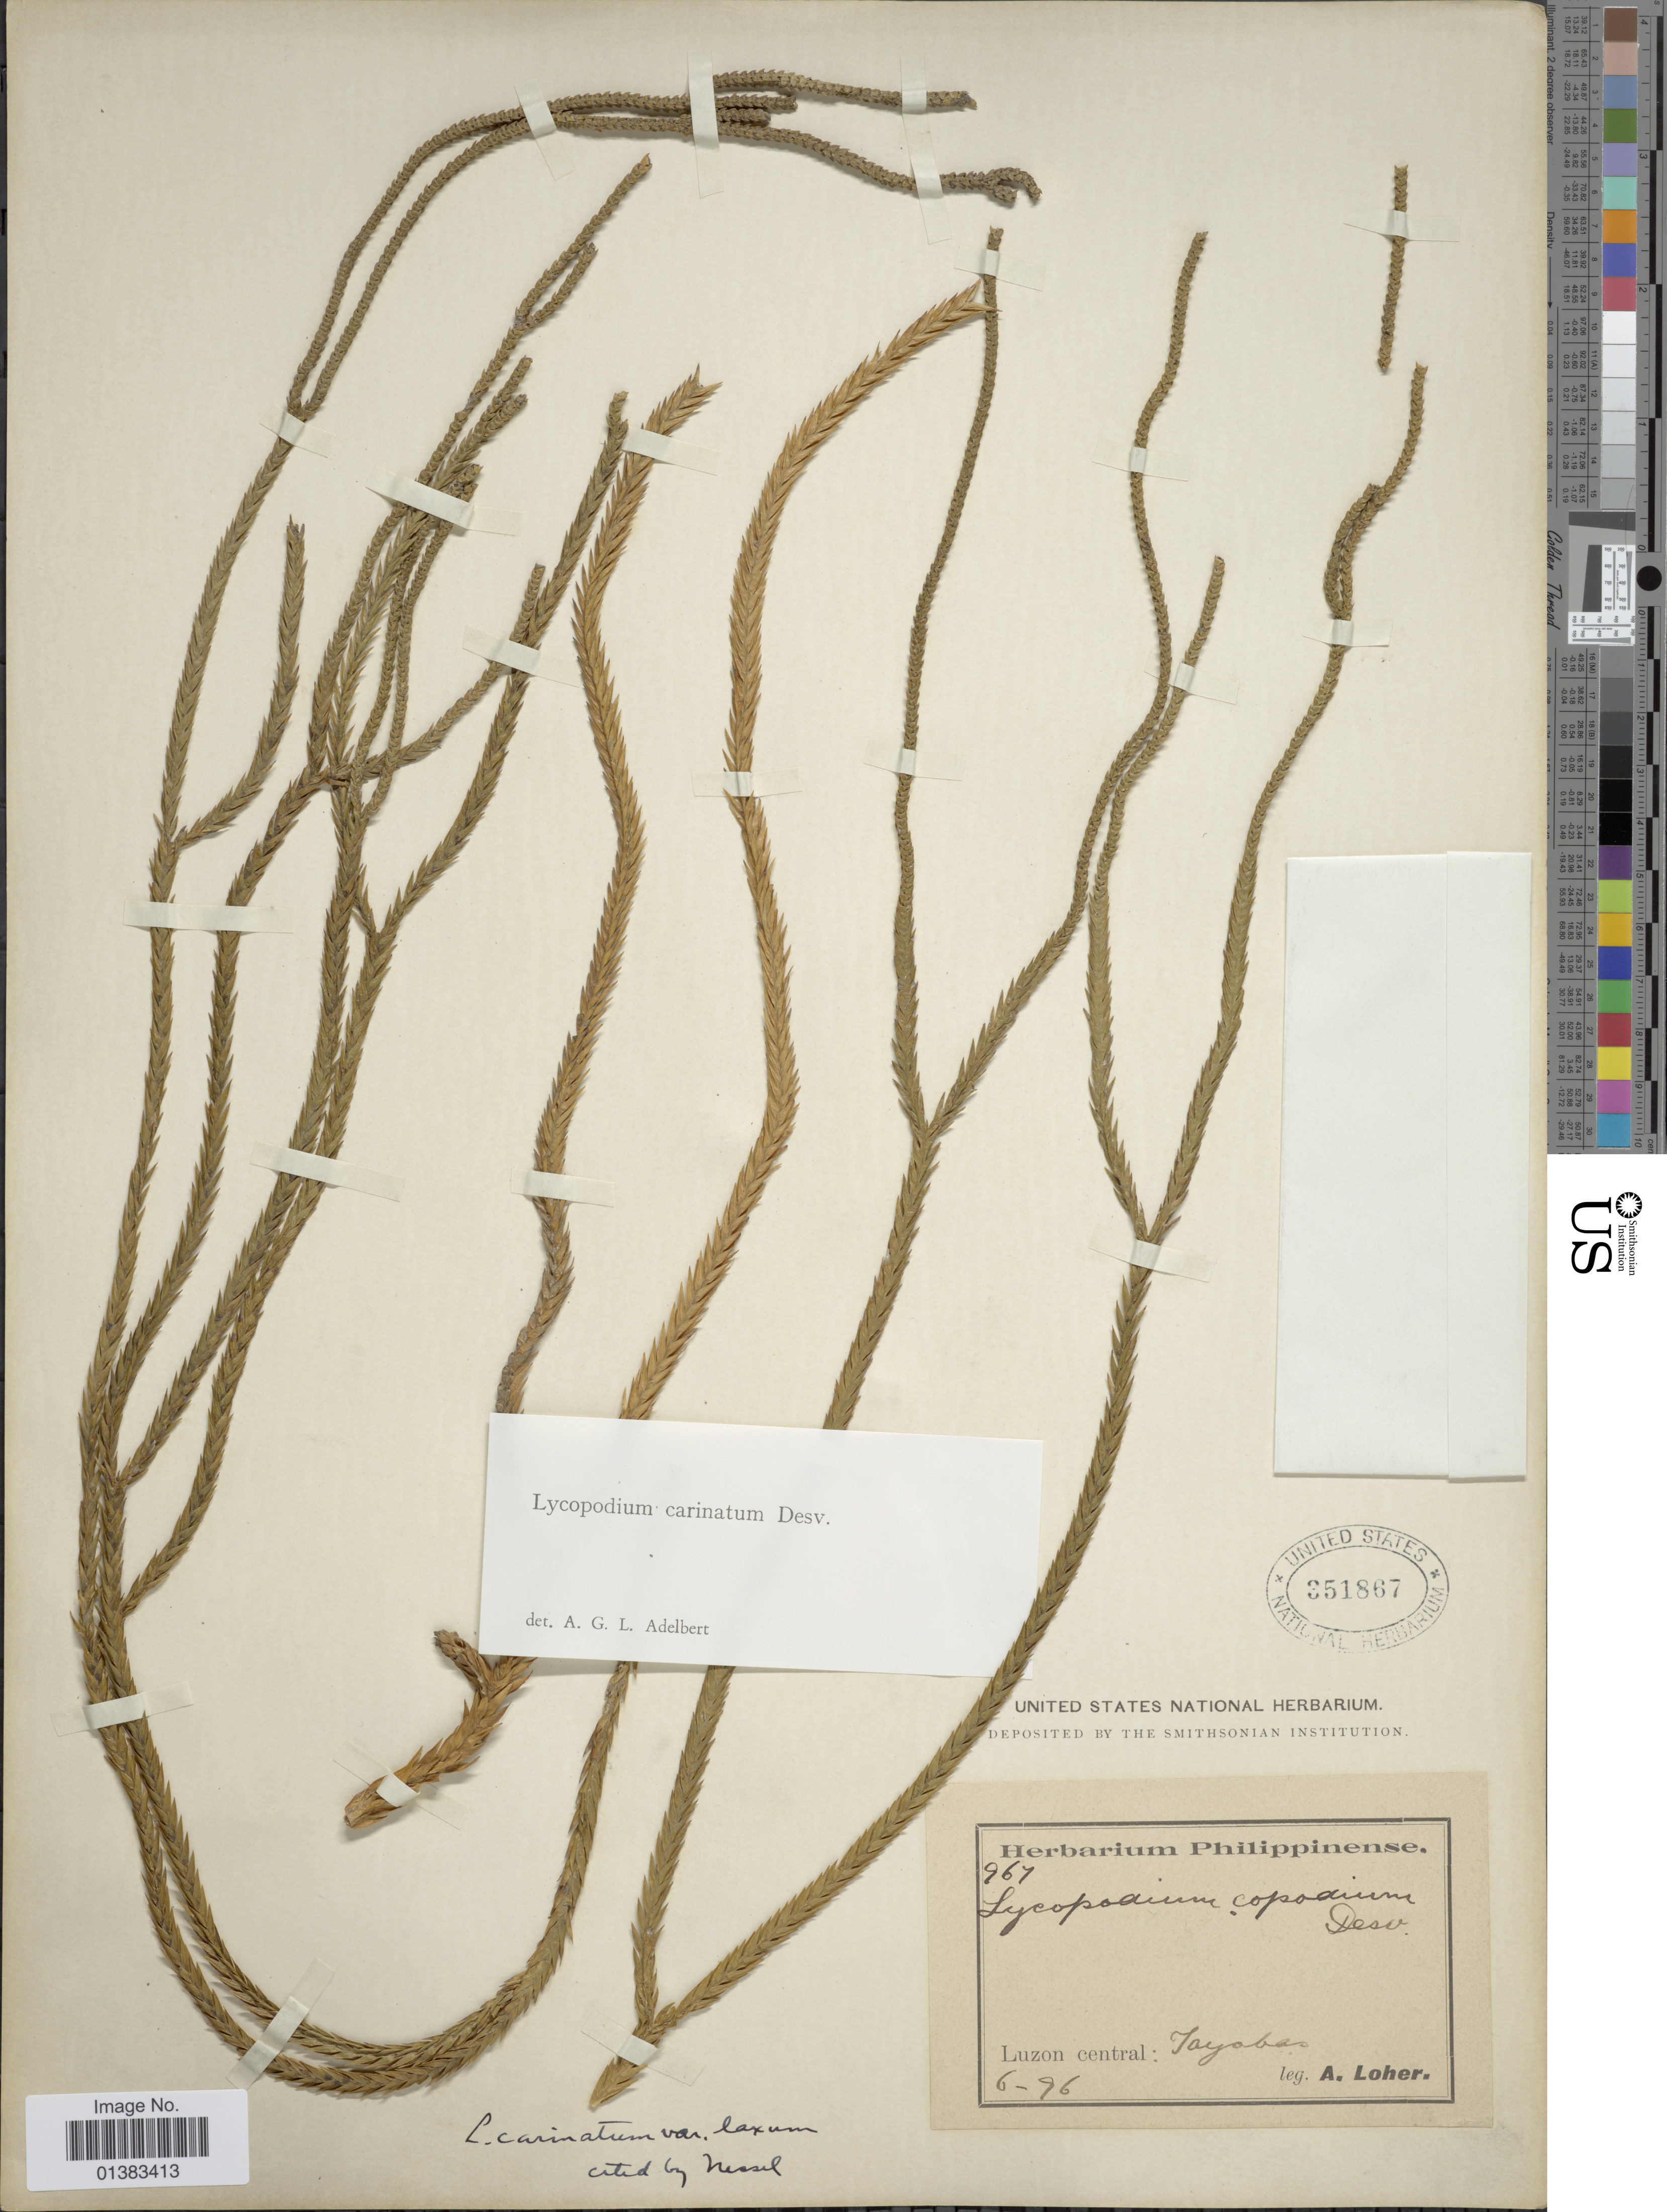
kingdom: Plantae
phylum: Tracheophyta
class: Lycopodiopsida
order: Lycopodiales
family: Lycopodiaceae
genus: Phlegmariurus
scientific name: Phlegmariurus tetrastichus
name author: (Kunze) A. R. Field & Bostock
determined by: Field, A. R.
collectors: A. Loher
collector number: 967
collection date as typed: Transcribed d/m/y: /6/96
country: Philippines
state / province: Central Luzon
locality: Tayabas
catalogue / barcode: US 351867